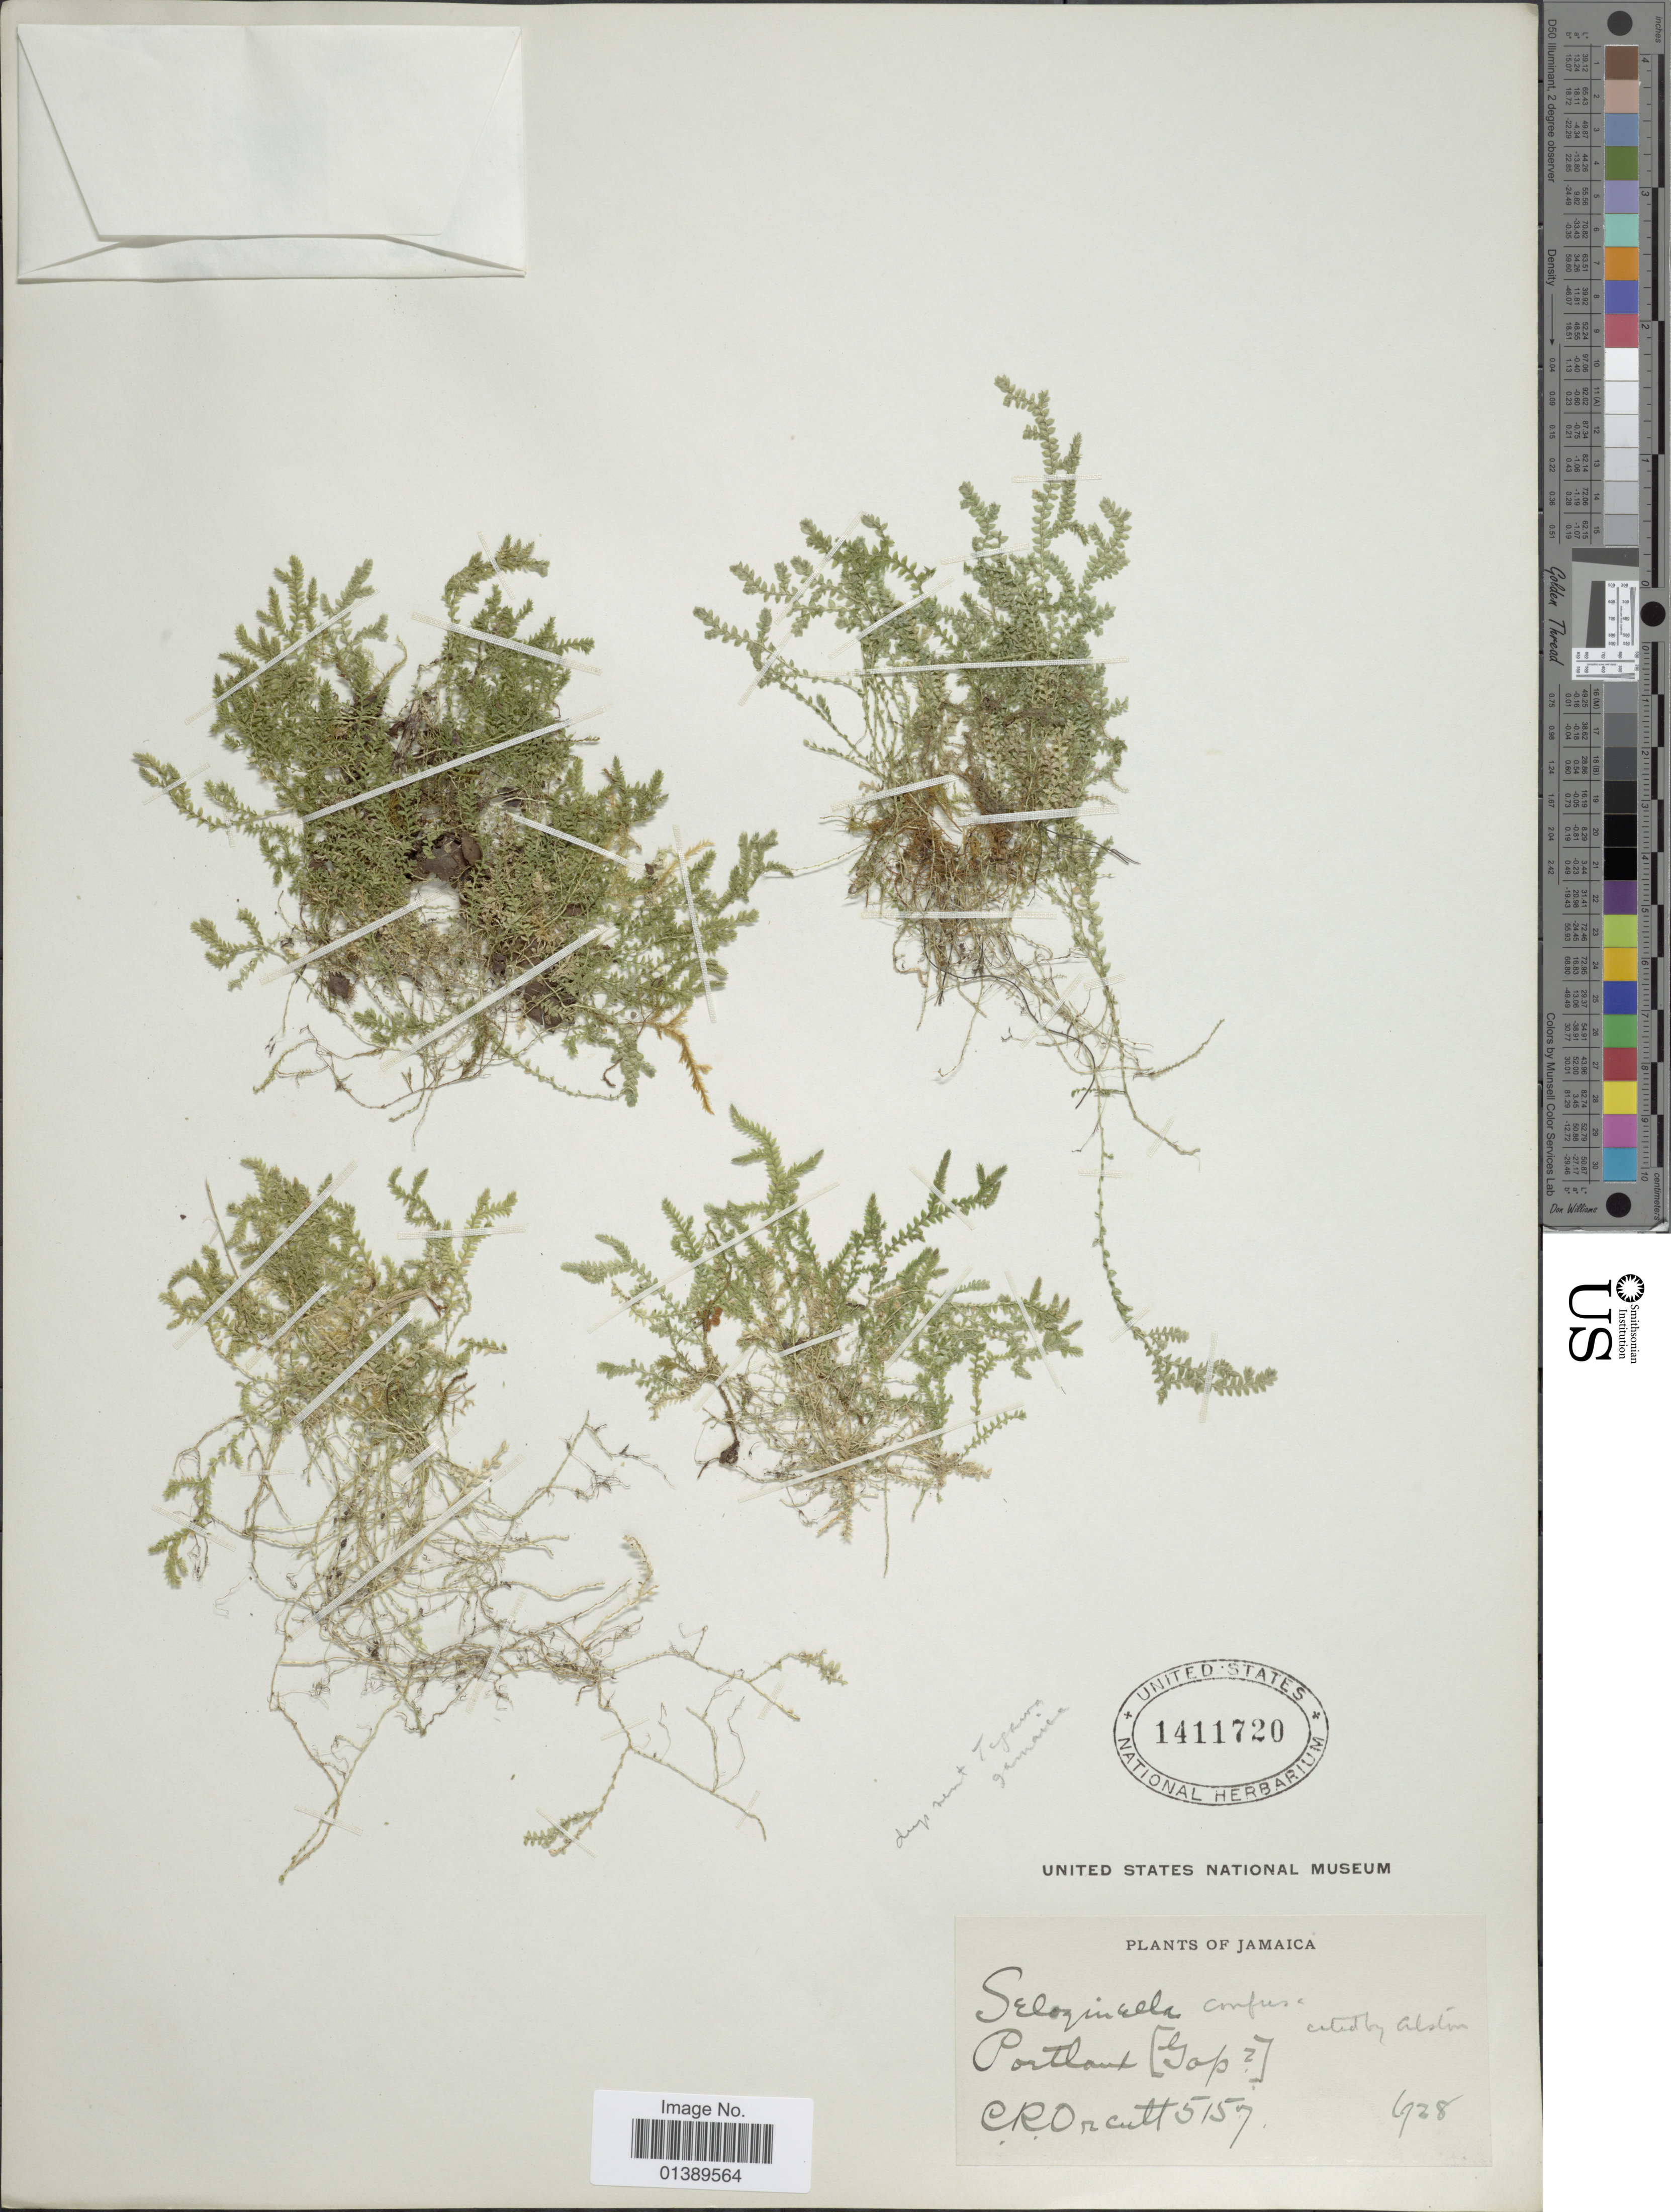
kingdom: Plantae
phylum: Tracheophyta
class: Lycopodiopsida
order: Selaginellales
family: Selaginellaceae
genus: Selaginella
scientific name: Selaginella confusa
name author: Spring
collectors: C. R. Orcutt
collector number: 5157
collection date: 1928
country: Jamaica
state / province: Portland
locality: Portland [Gap?]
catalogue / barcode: US 1411720